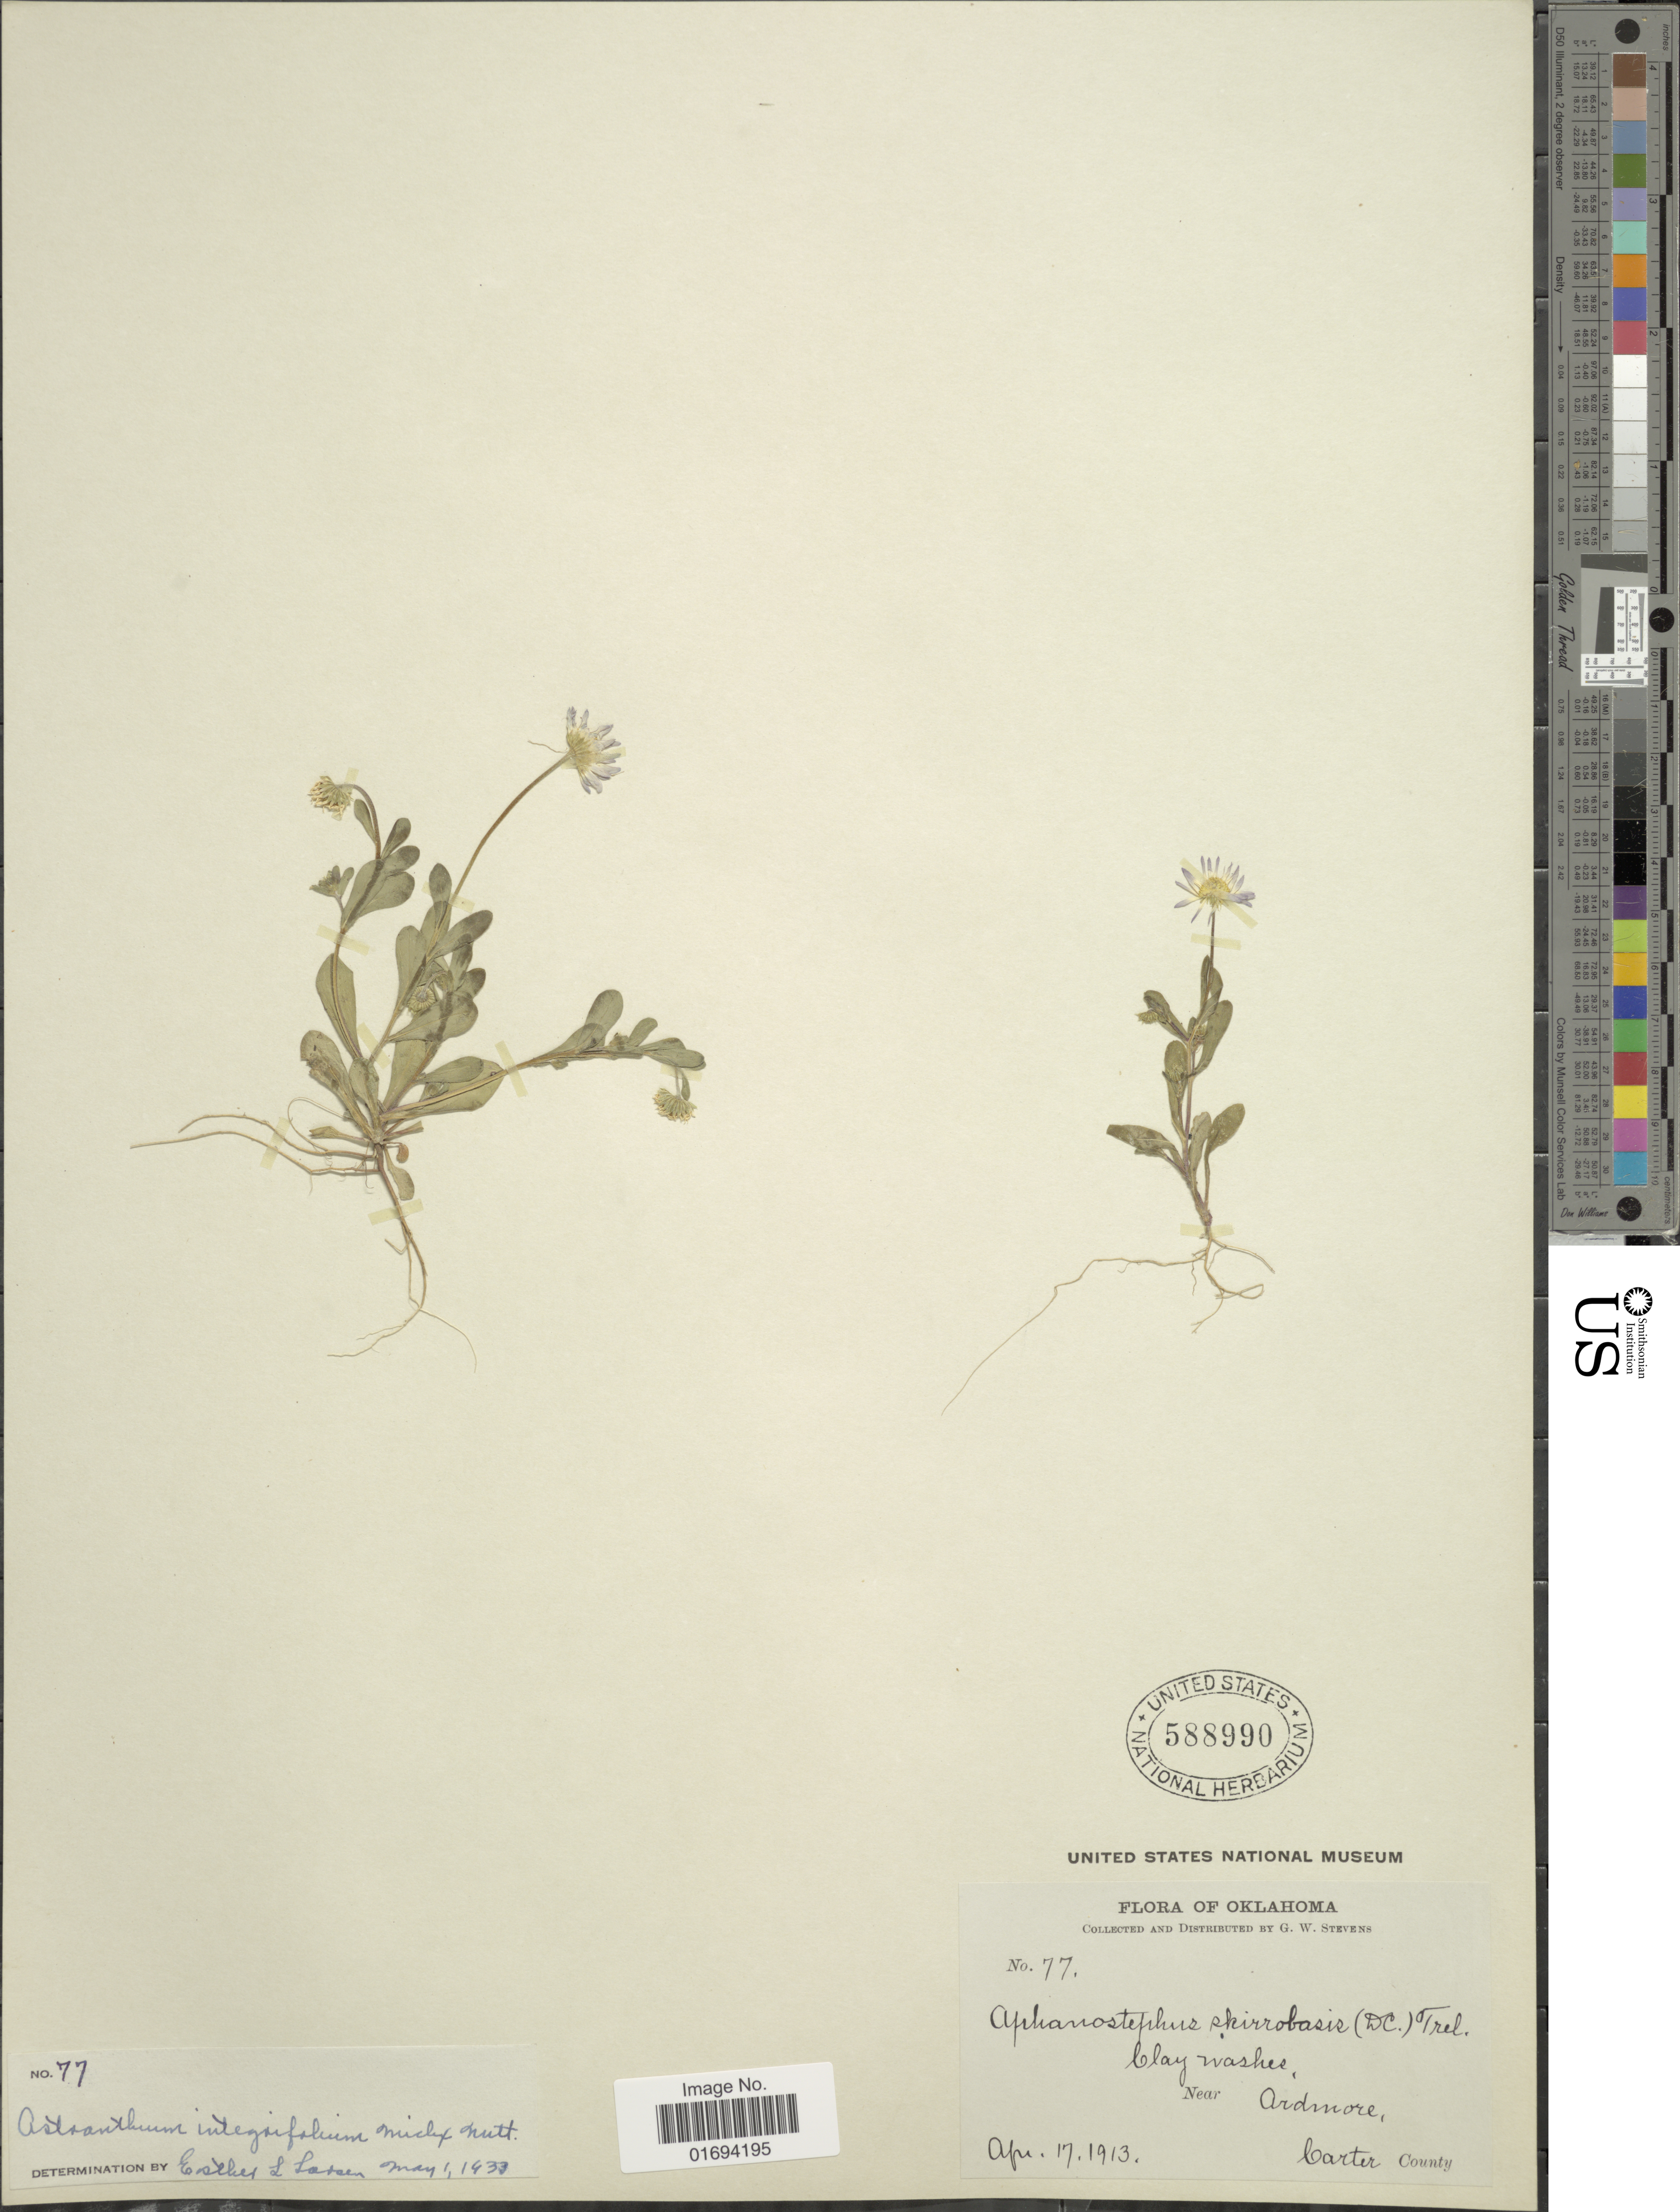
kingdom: Plantae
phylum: Tracheophyta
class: Magnoliopsida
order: Asterales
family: Asteraceae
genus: Astranthium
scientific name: Astranthium integrifolium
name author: (Michx.) Nutt.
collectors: G. W. Stevens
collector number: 77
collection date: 1913-04-17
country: United States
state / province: Oklahoma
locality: Near Ardmore, Carter County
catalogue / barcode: US 588990